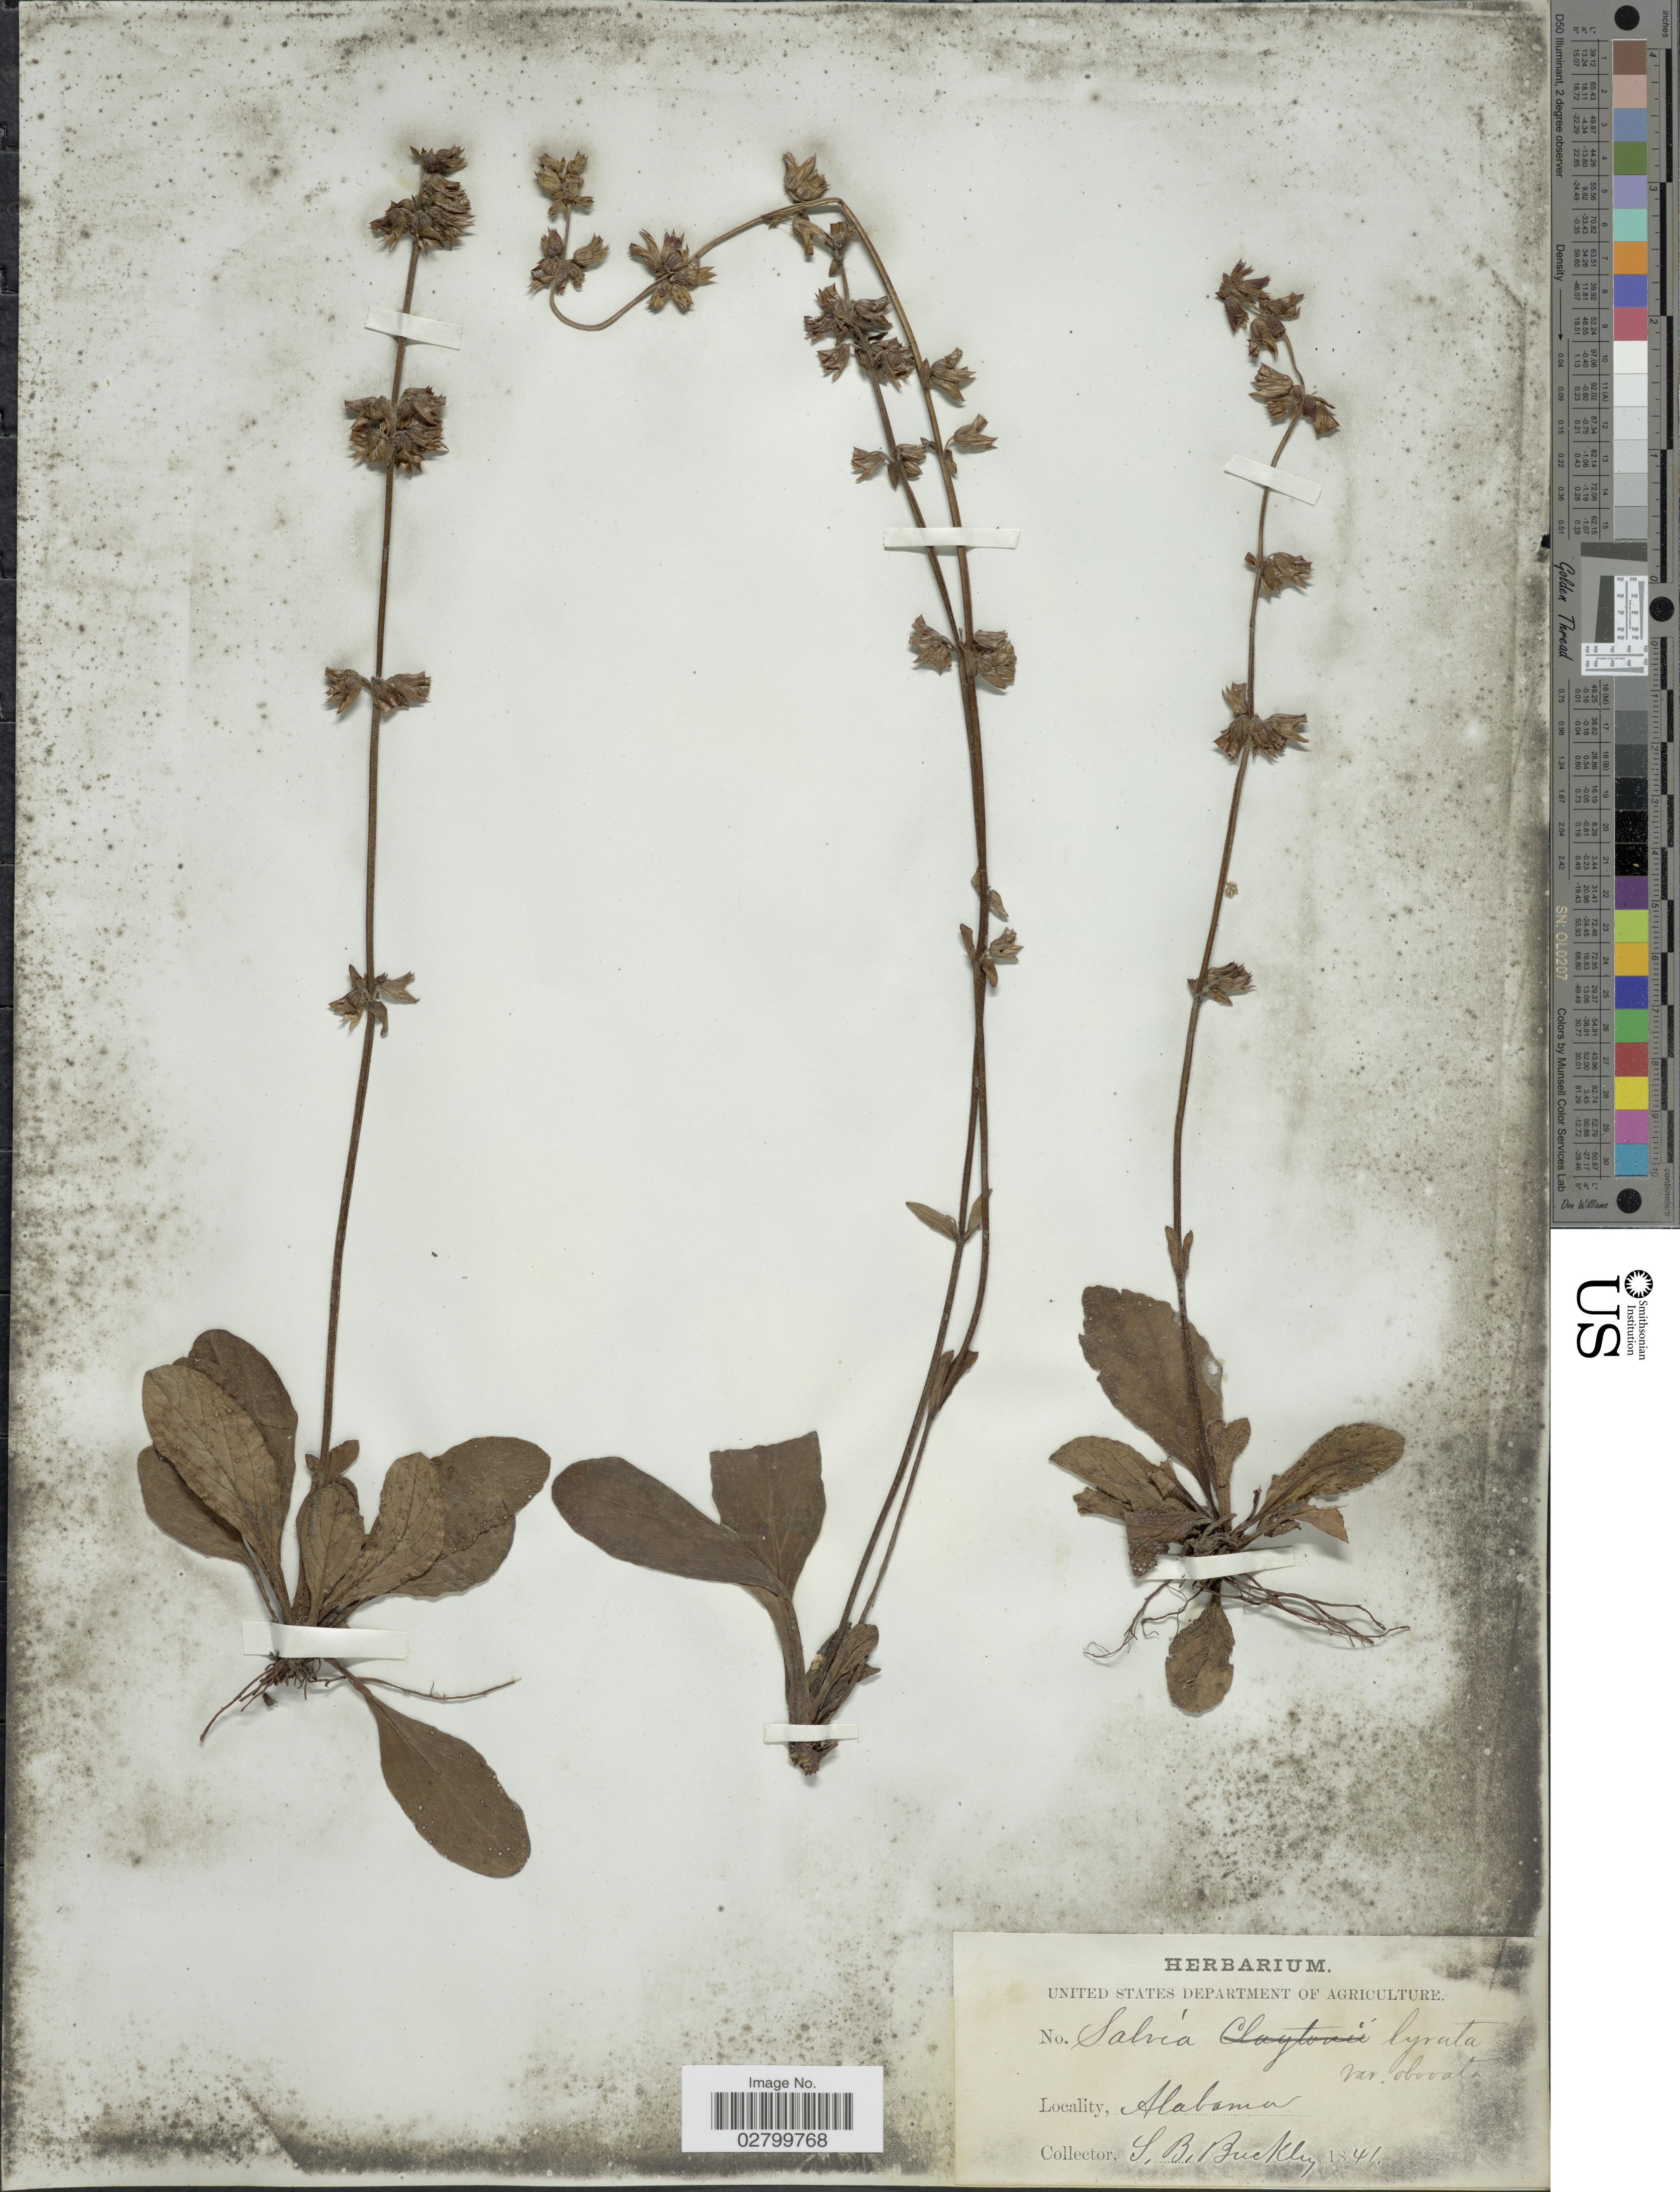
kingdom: Plantae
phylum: Tracheophyta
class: Magnoliopsida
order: Lamiales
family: Lamiaceae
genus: Salvia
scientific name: Salvia lyrata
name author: L.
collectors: S. B. Buckley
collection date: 1841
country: United States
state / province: Alabama